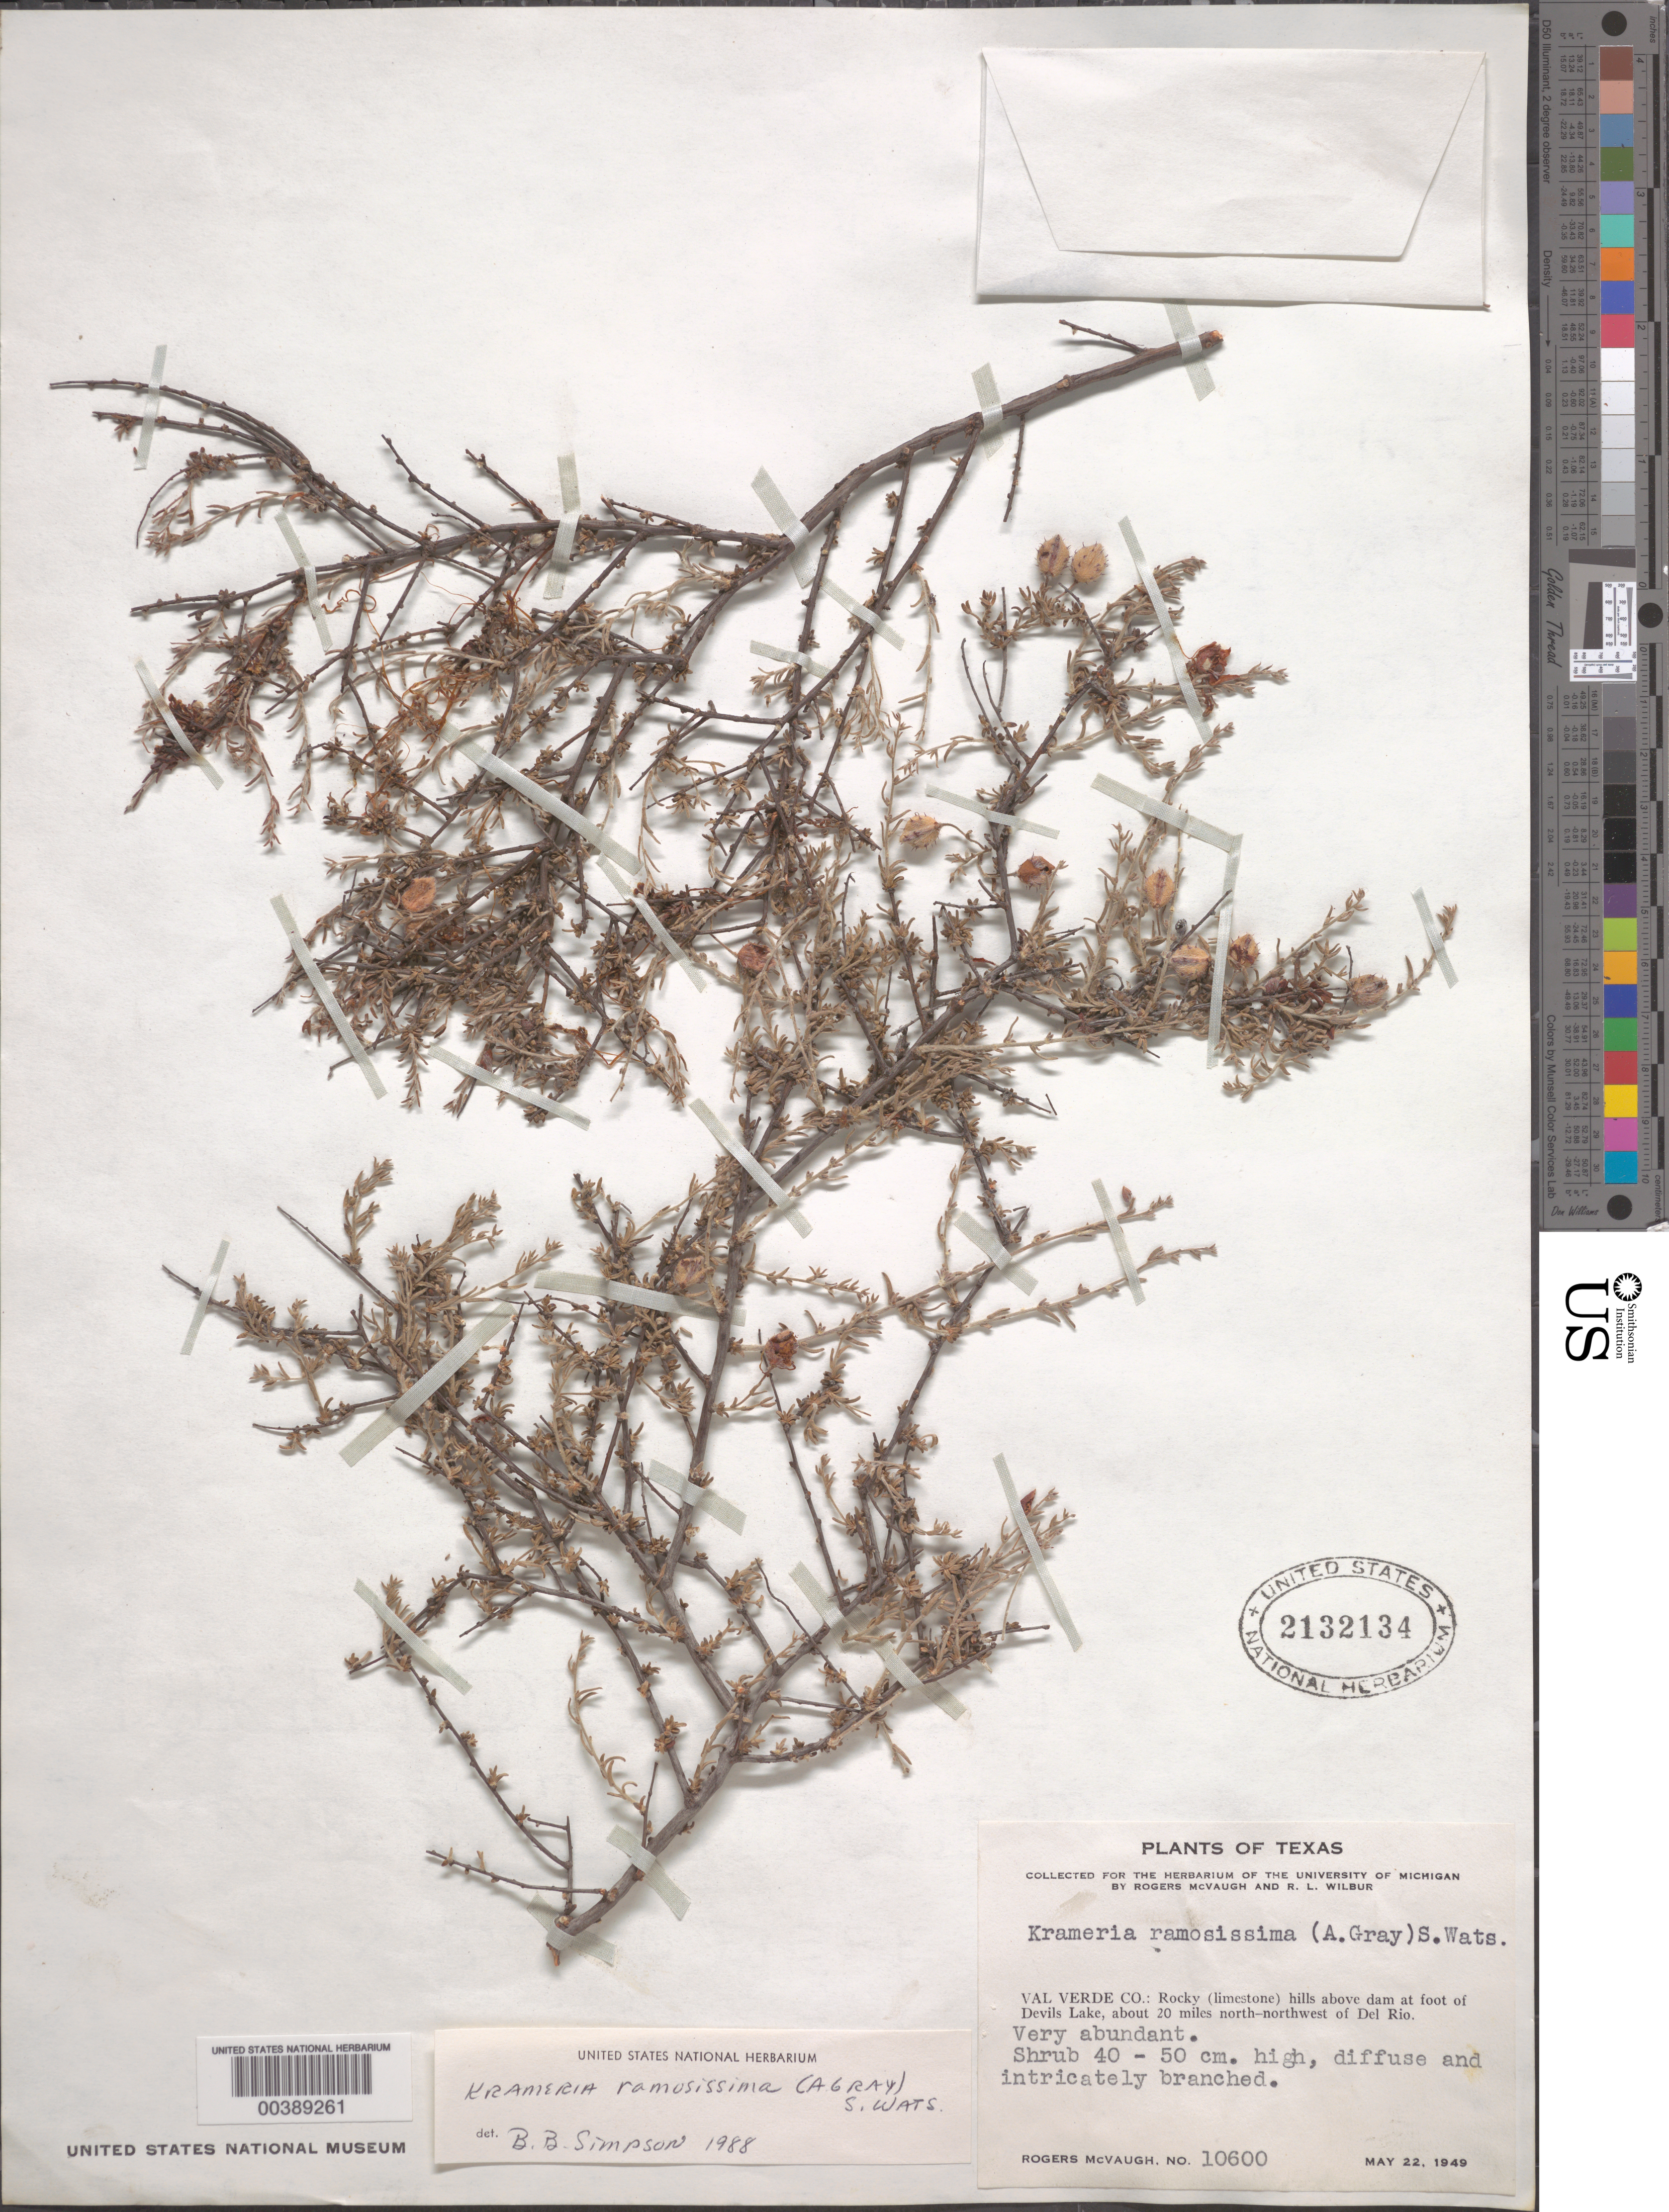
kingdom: Plantae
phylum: Tracheophyta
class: Magnoliopsida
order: Zygophyllales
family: Krameriaceae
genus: Krameria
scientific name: Krameria ramosissima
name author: (A. Gray) S. Watson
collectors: R. McVaugh & R. L. Wilbur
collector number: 10600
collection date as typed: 22 May 1949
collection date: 1949-05-22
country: United States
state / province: Texas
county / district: Val Verde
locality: Hills above dam at foot of devils lake, about 20 mi nnw of del rio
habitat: Rocky limestone hills above dam at foot of lake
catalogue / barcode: US 2132134